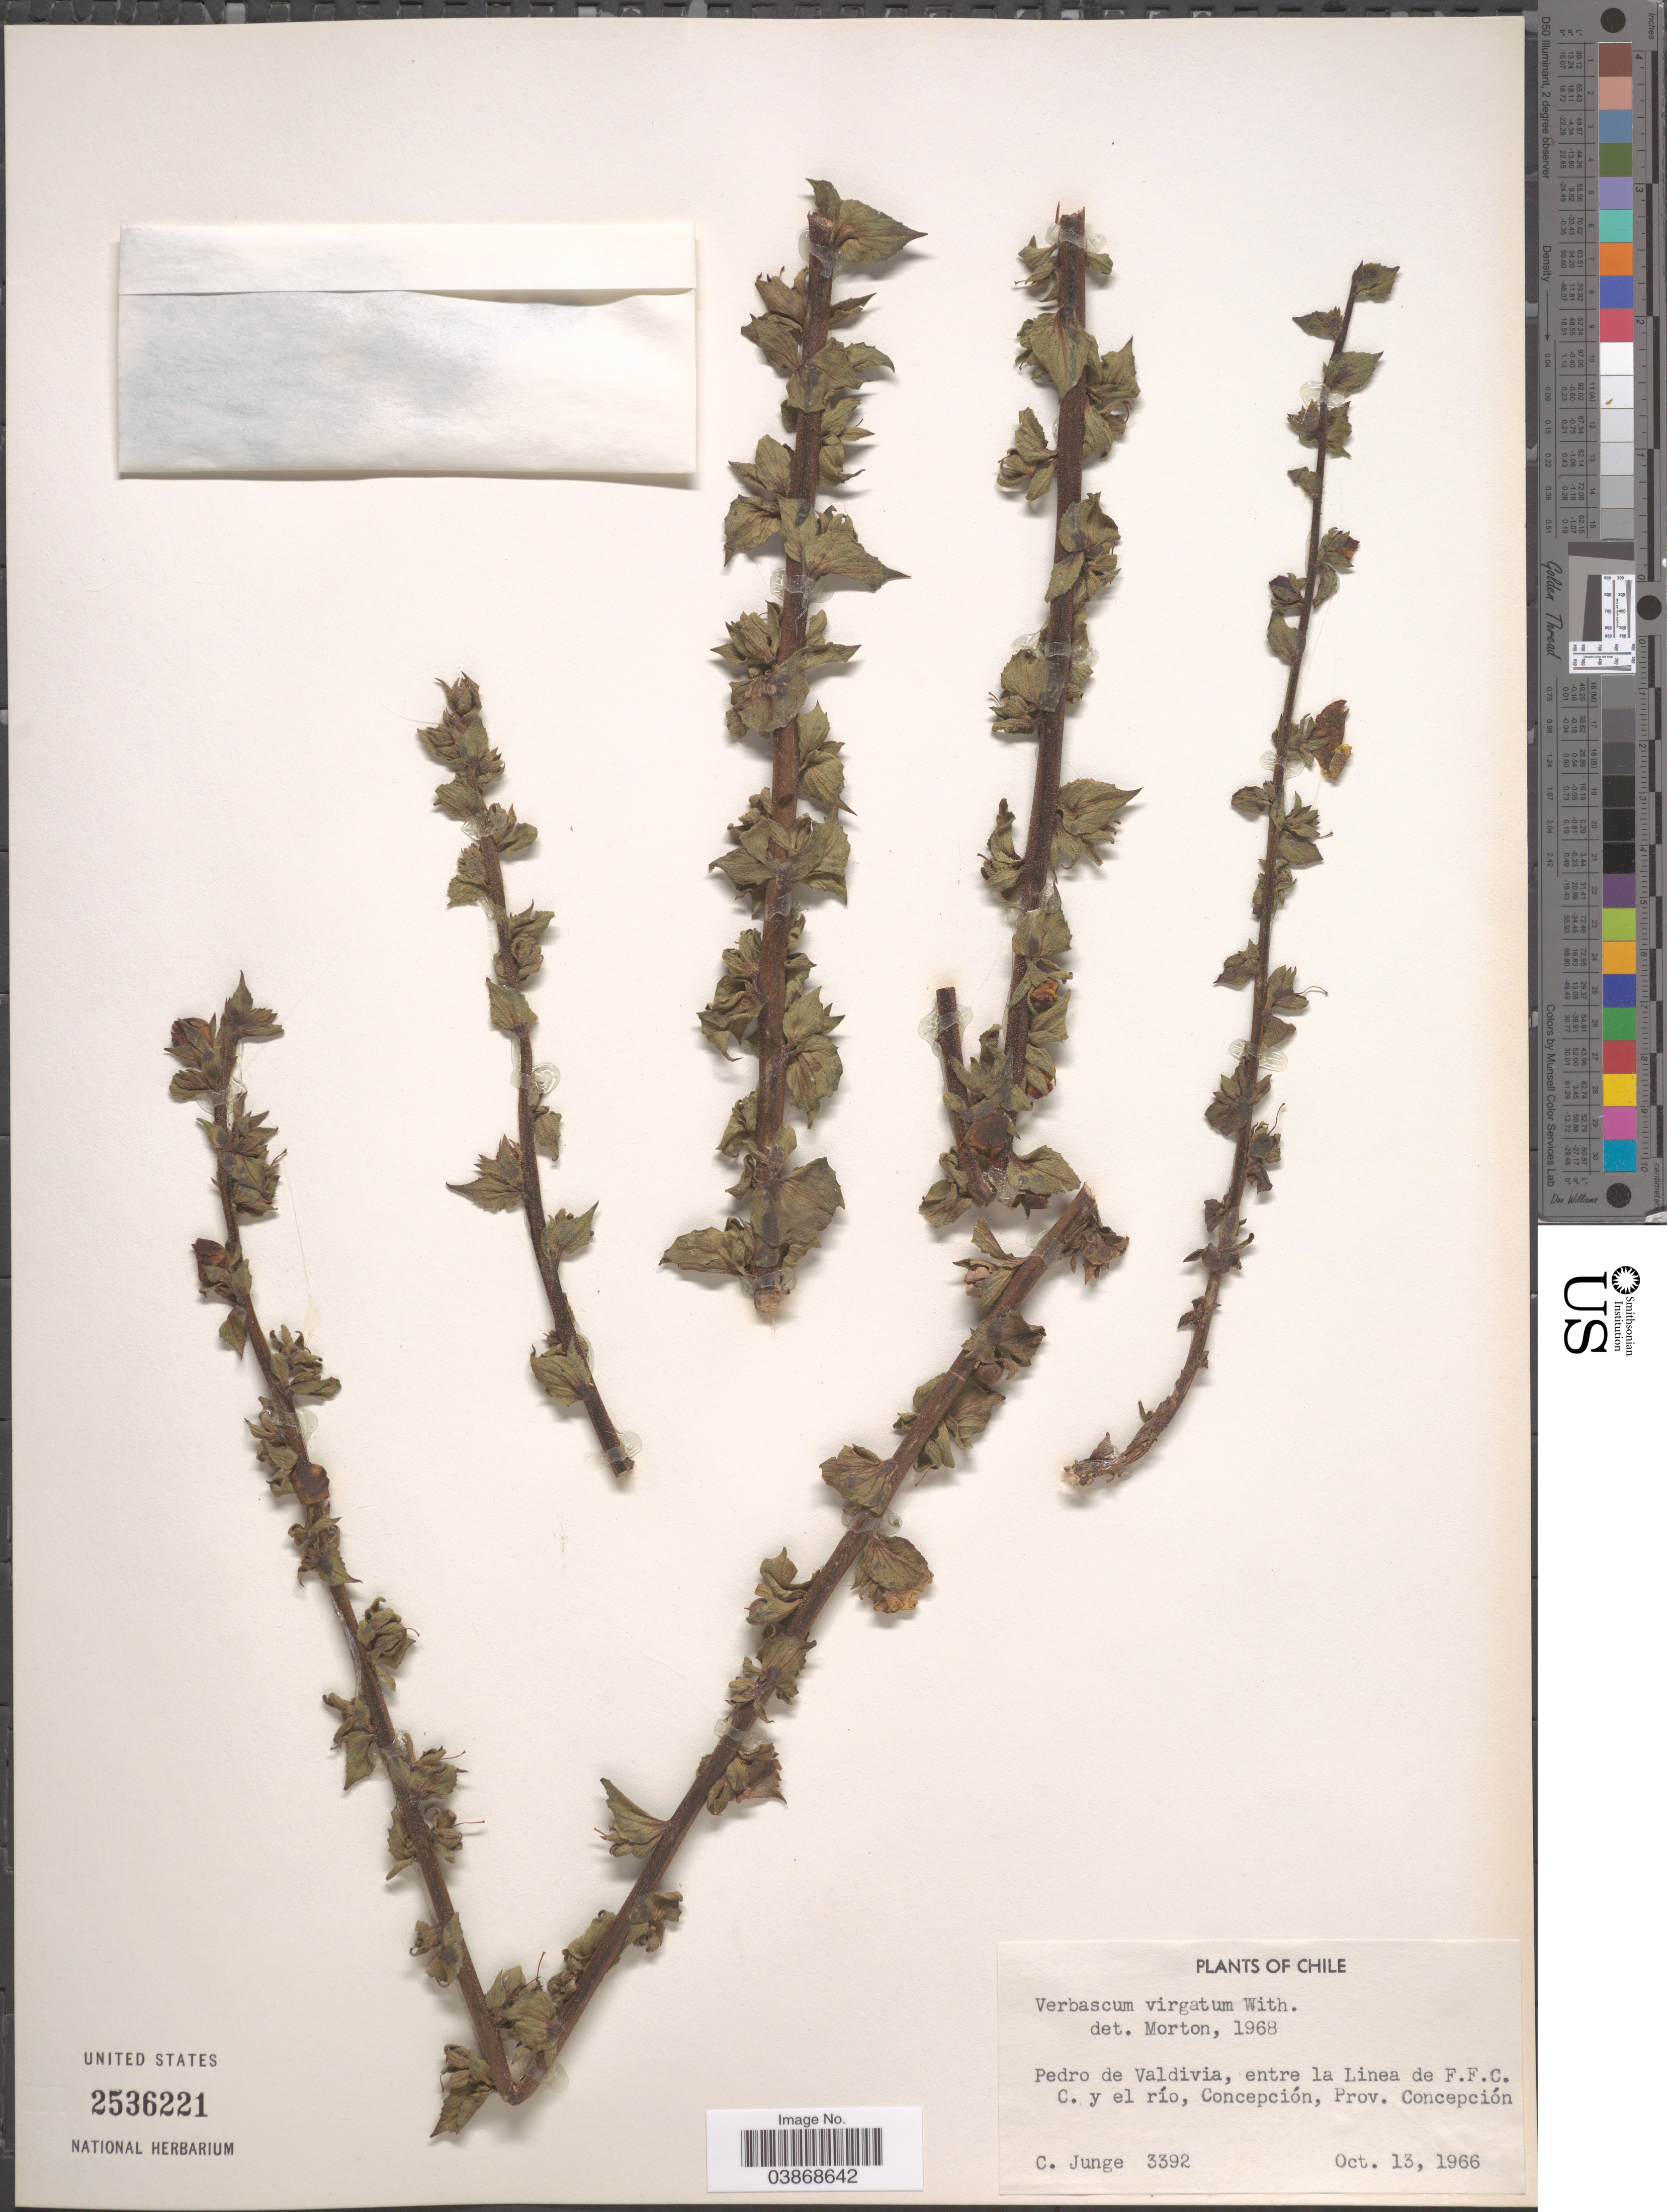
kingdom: Plantae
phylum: Tracheophyta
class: Magnoliopsida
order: Lamiales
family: Scrophulariaceae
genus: Verbascum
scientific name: Verbascum virgatum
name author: Stokes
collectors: C. Junge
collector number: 3392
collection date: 1966-10-13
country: Chile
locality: Pedro de Valdivia, entre la Linea de F.F.C.C. y el río, Concepción, Prov. Concepción.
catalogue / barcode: US 2536221